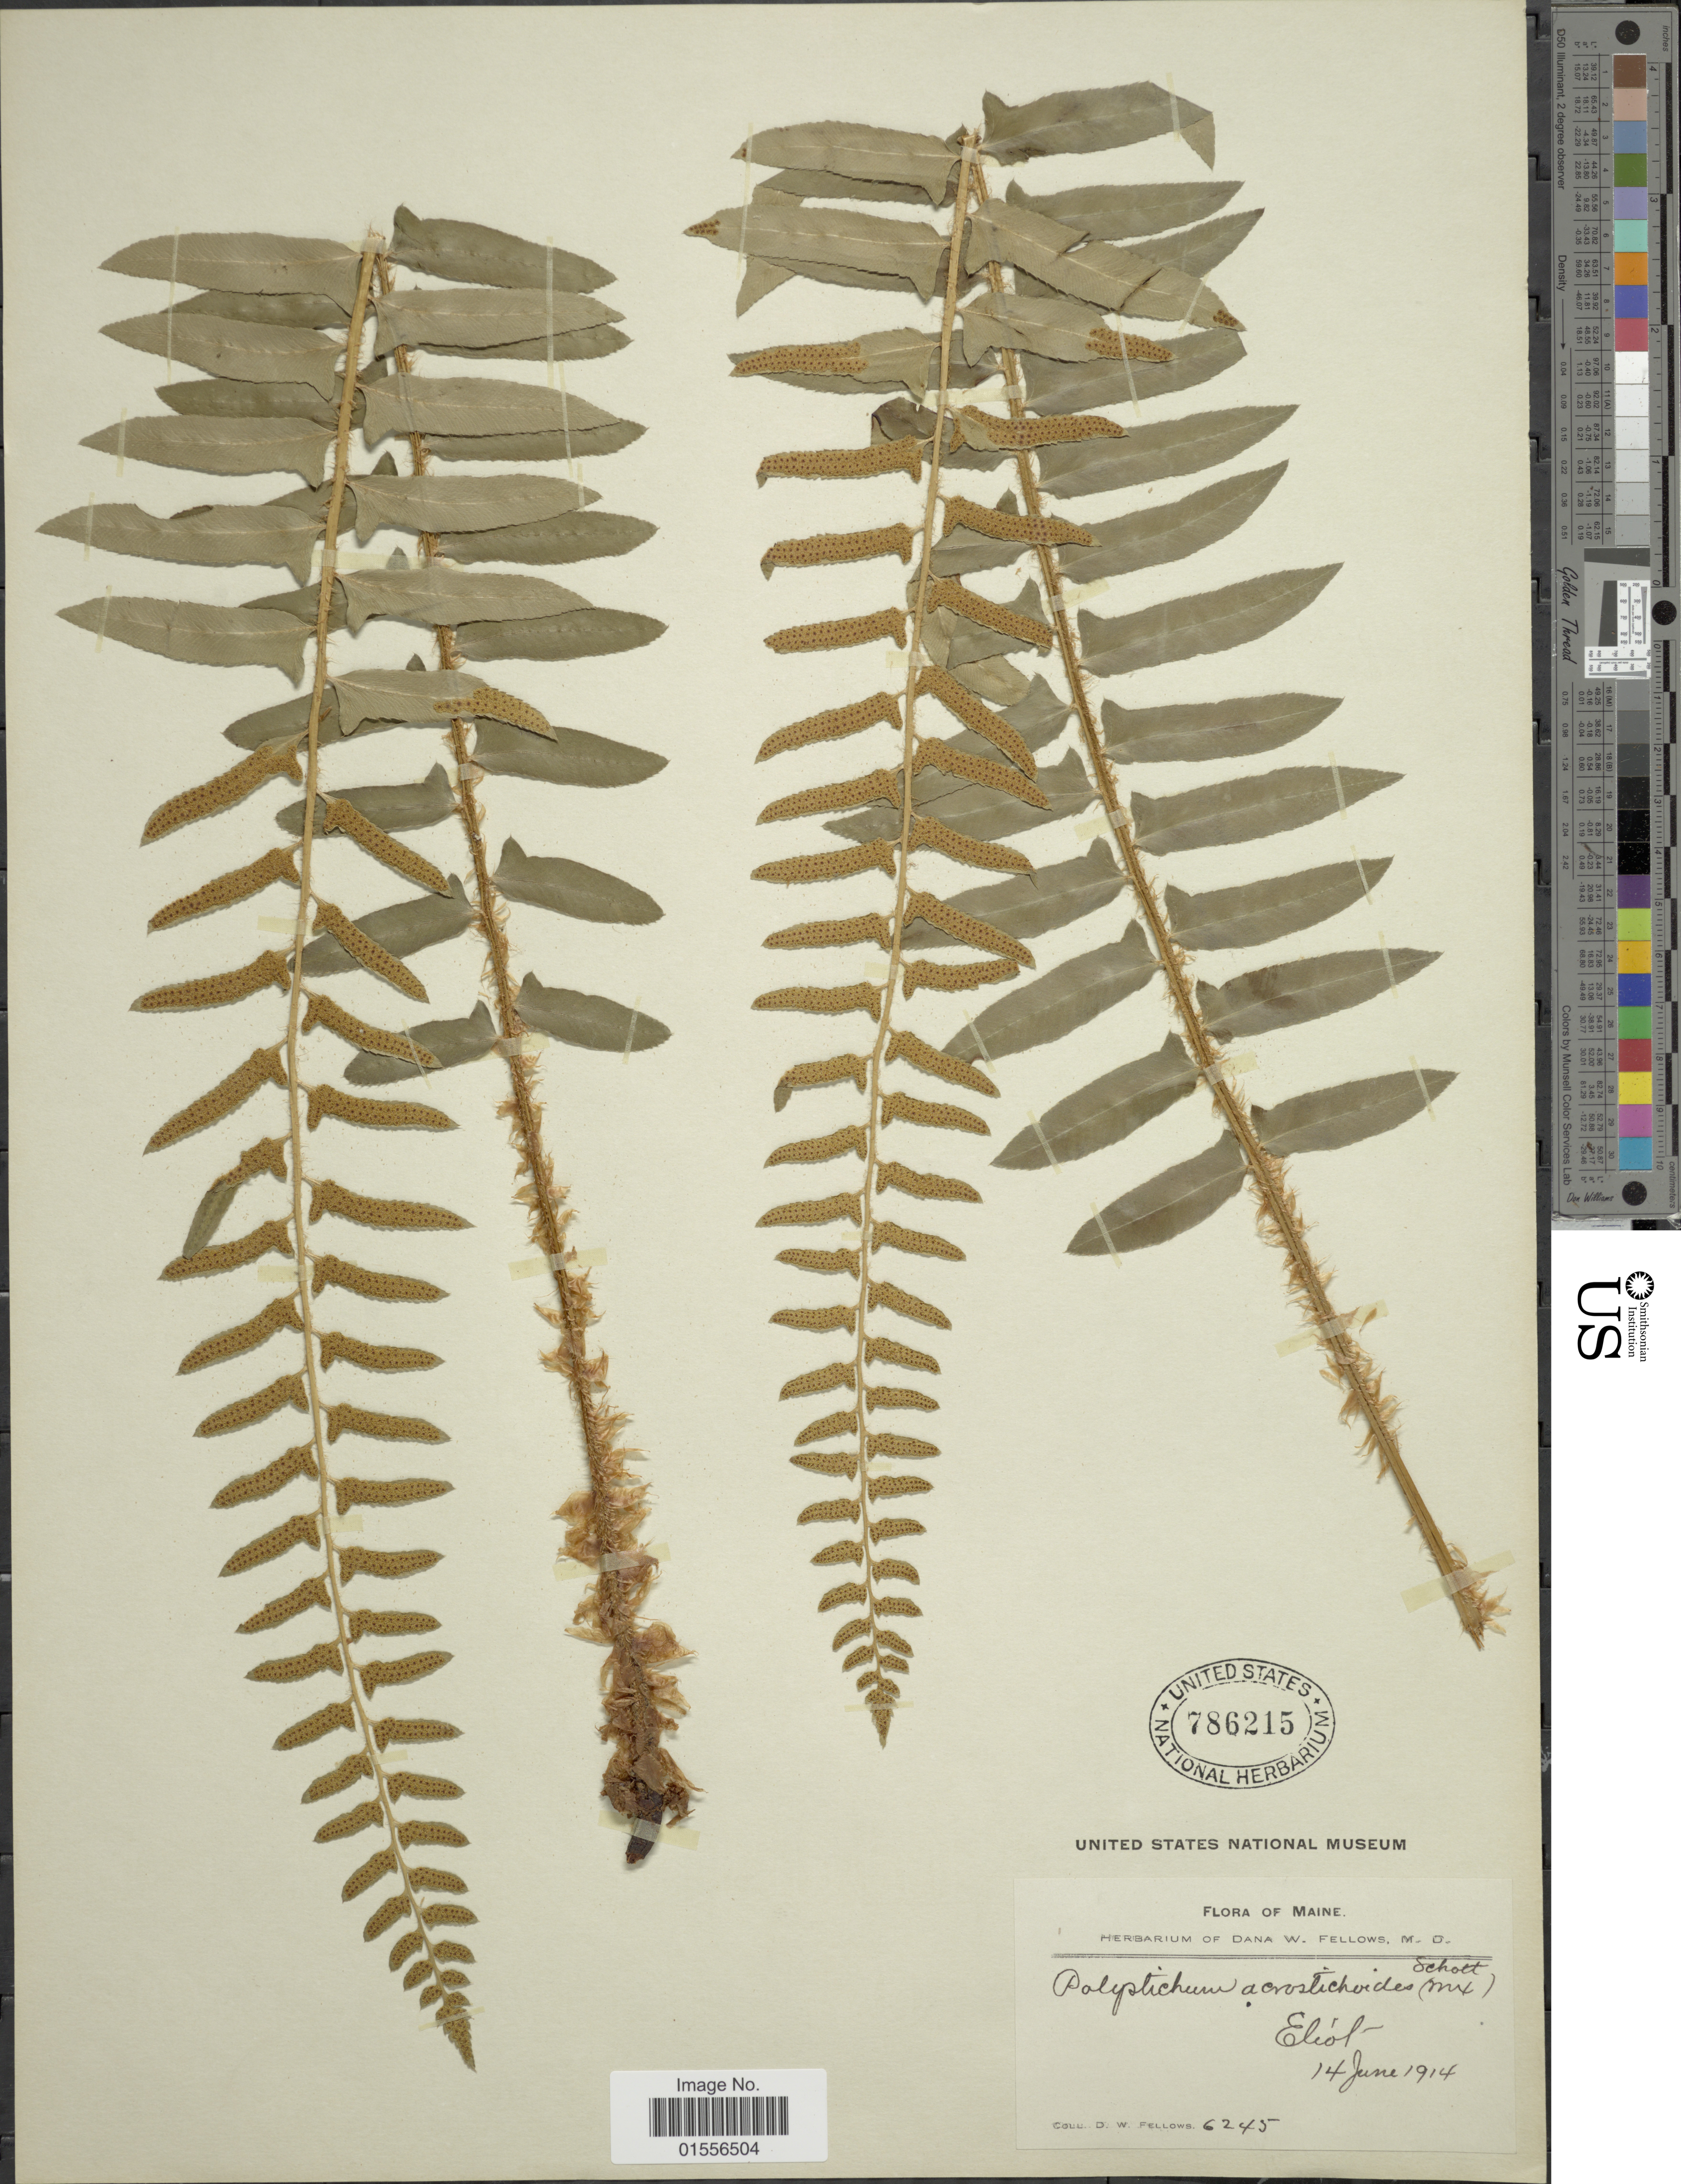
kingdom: Plantae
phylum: Tracheophyta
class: Polypodiopsida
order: Polypodiales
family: Dryopteridaceae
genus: Polystichum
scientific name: Polystichum acrostichoides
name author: (Michx.) Schott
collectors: D. W. Fellows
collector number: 6245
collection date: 1914-06-14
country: United States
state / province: Maine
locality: Eliot.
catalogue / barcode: US 786215